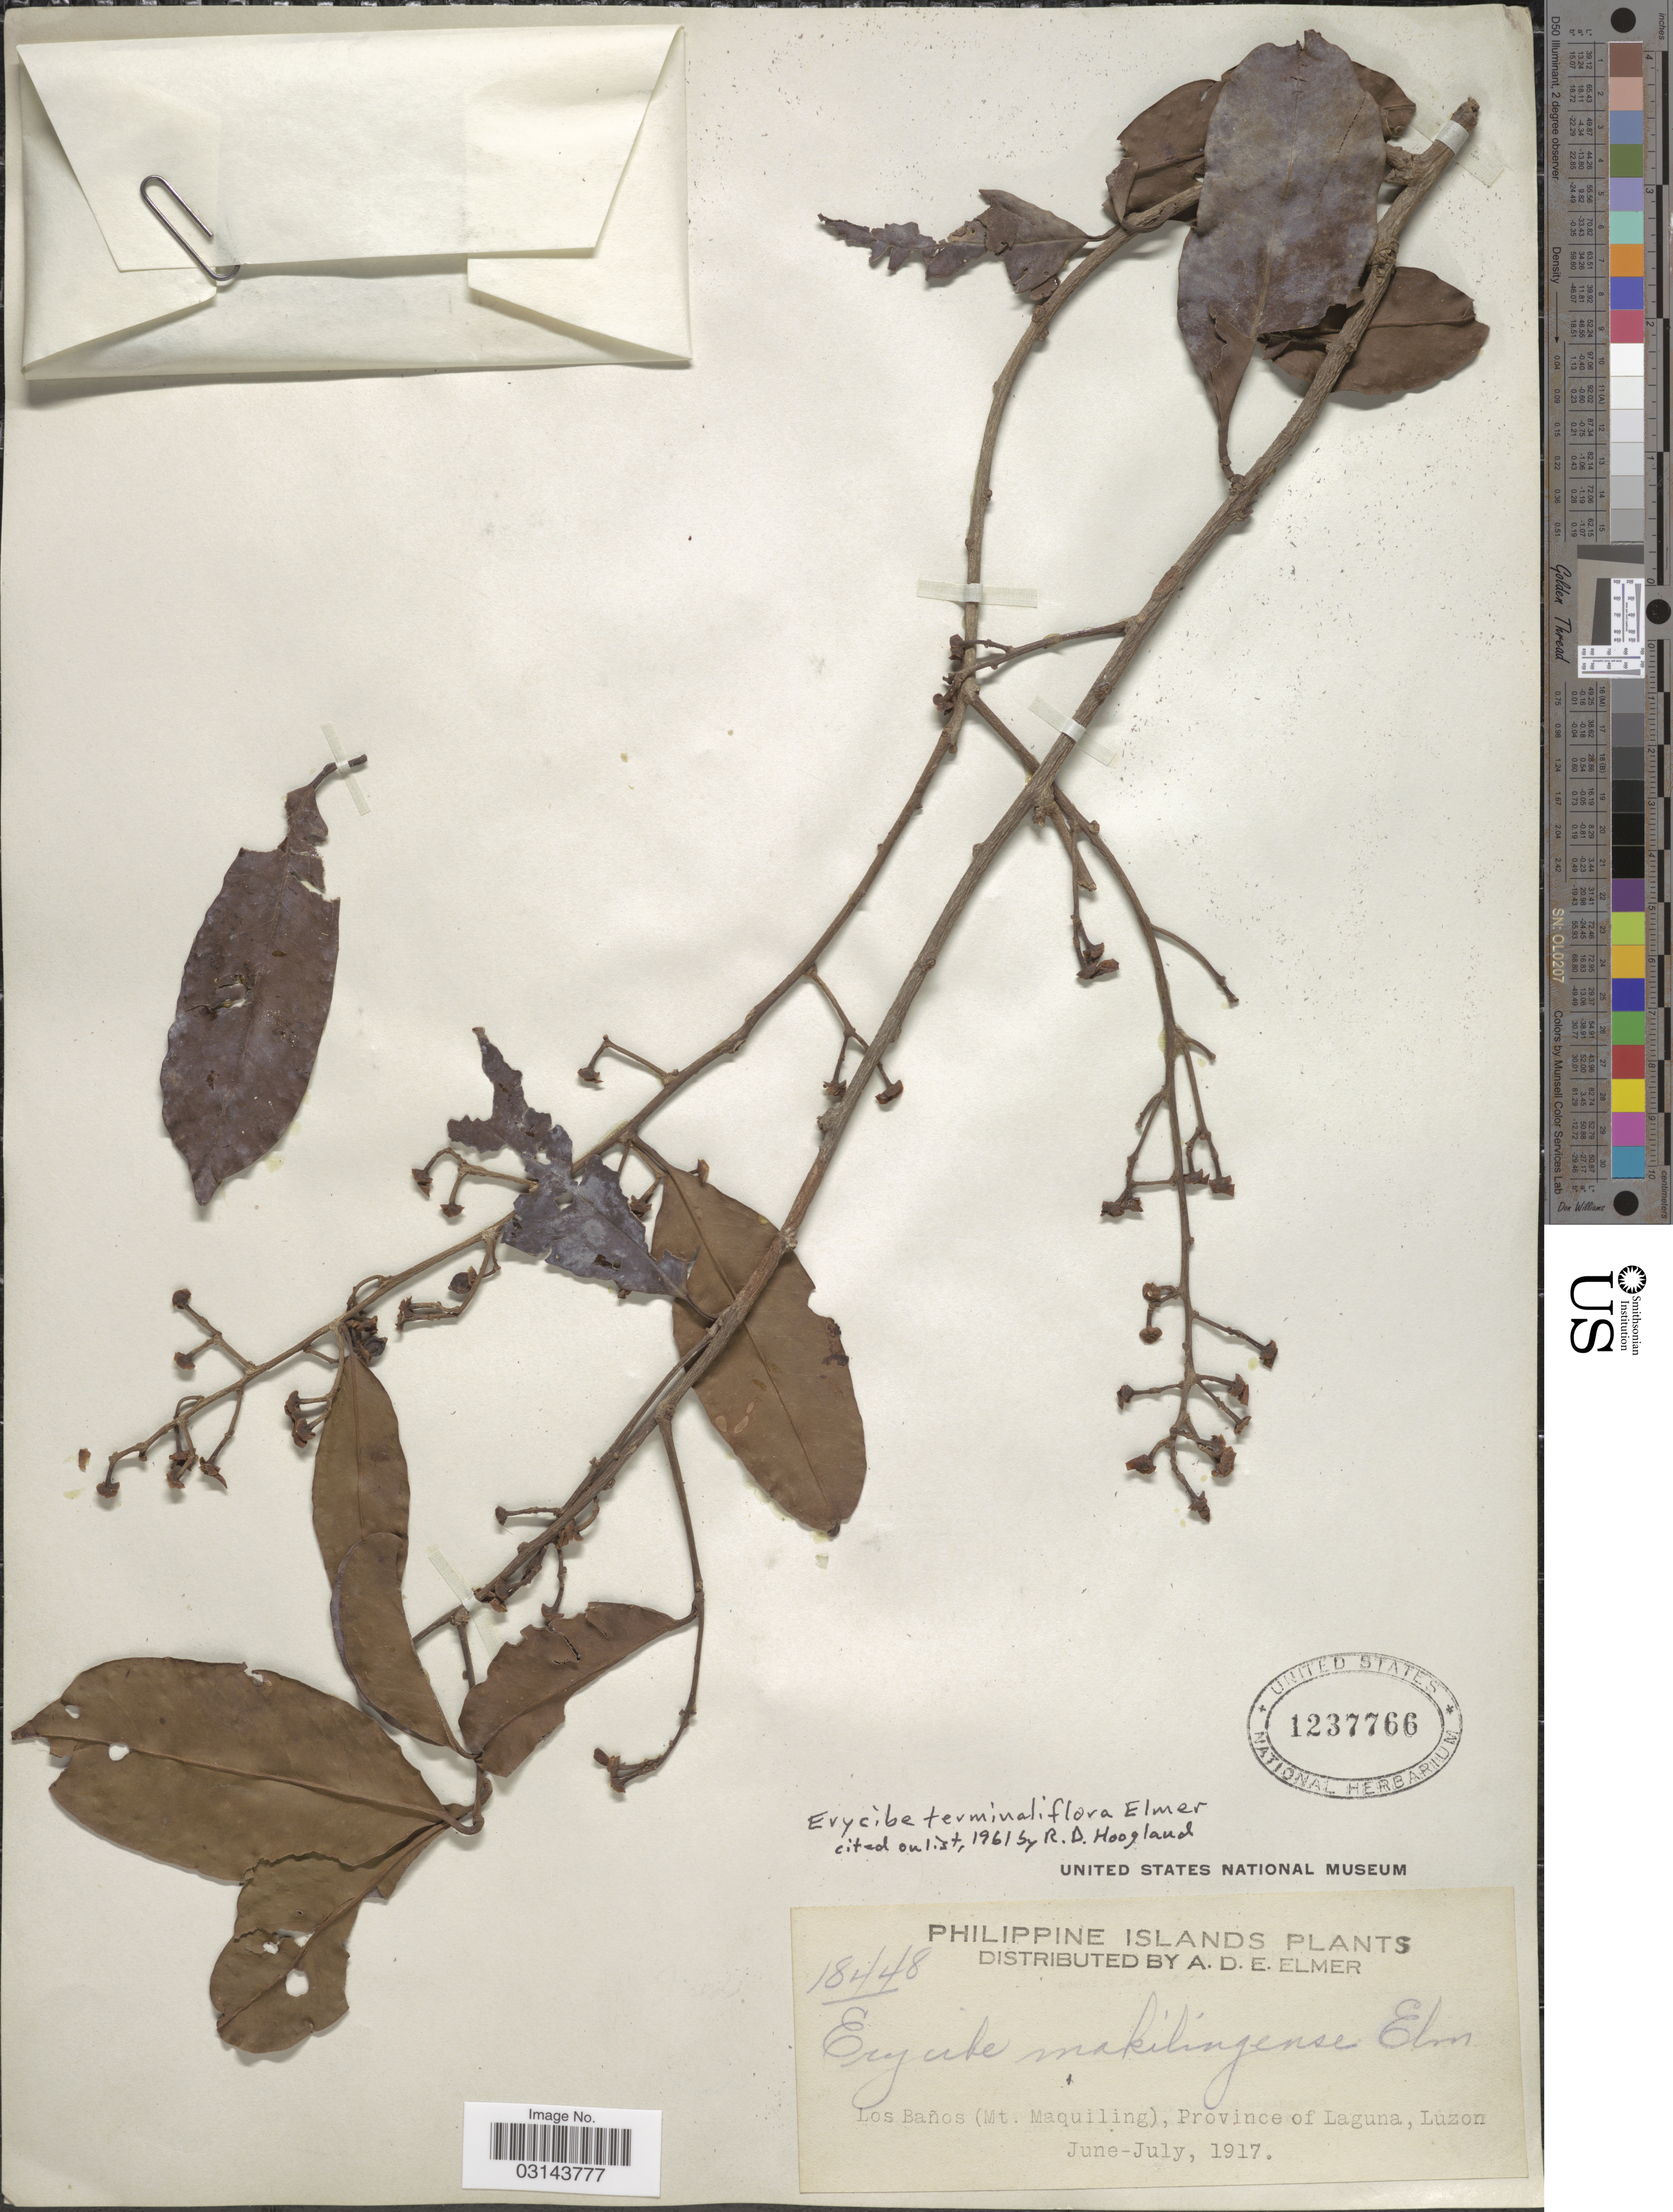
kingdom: Plantae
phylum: Tracheophyta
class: Magnoliopsida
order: Solanales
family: Convolvulaceae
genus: Erycibe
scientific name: Erycibe terminaliflora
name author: Elmer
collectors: A. D. E. Elmer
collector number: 18448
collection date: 1917-06/1917-07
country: Philippines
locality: Philippine Islands. Los Baños (Mt. Maquiling), Province of Laguna, Luzon.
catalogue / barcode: US 1237766